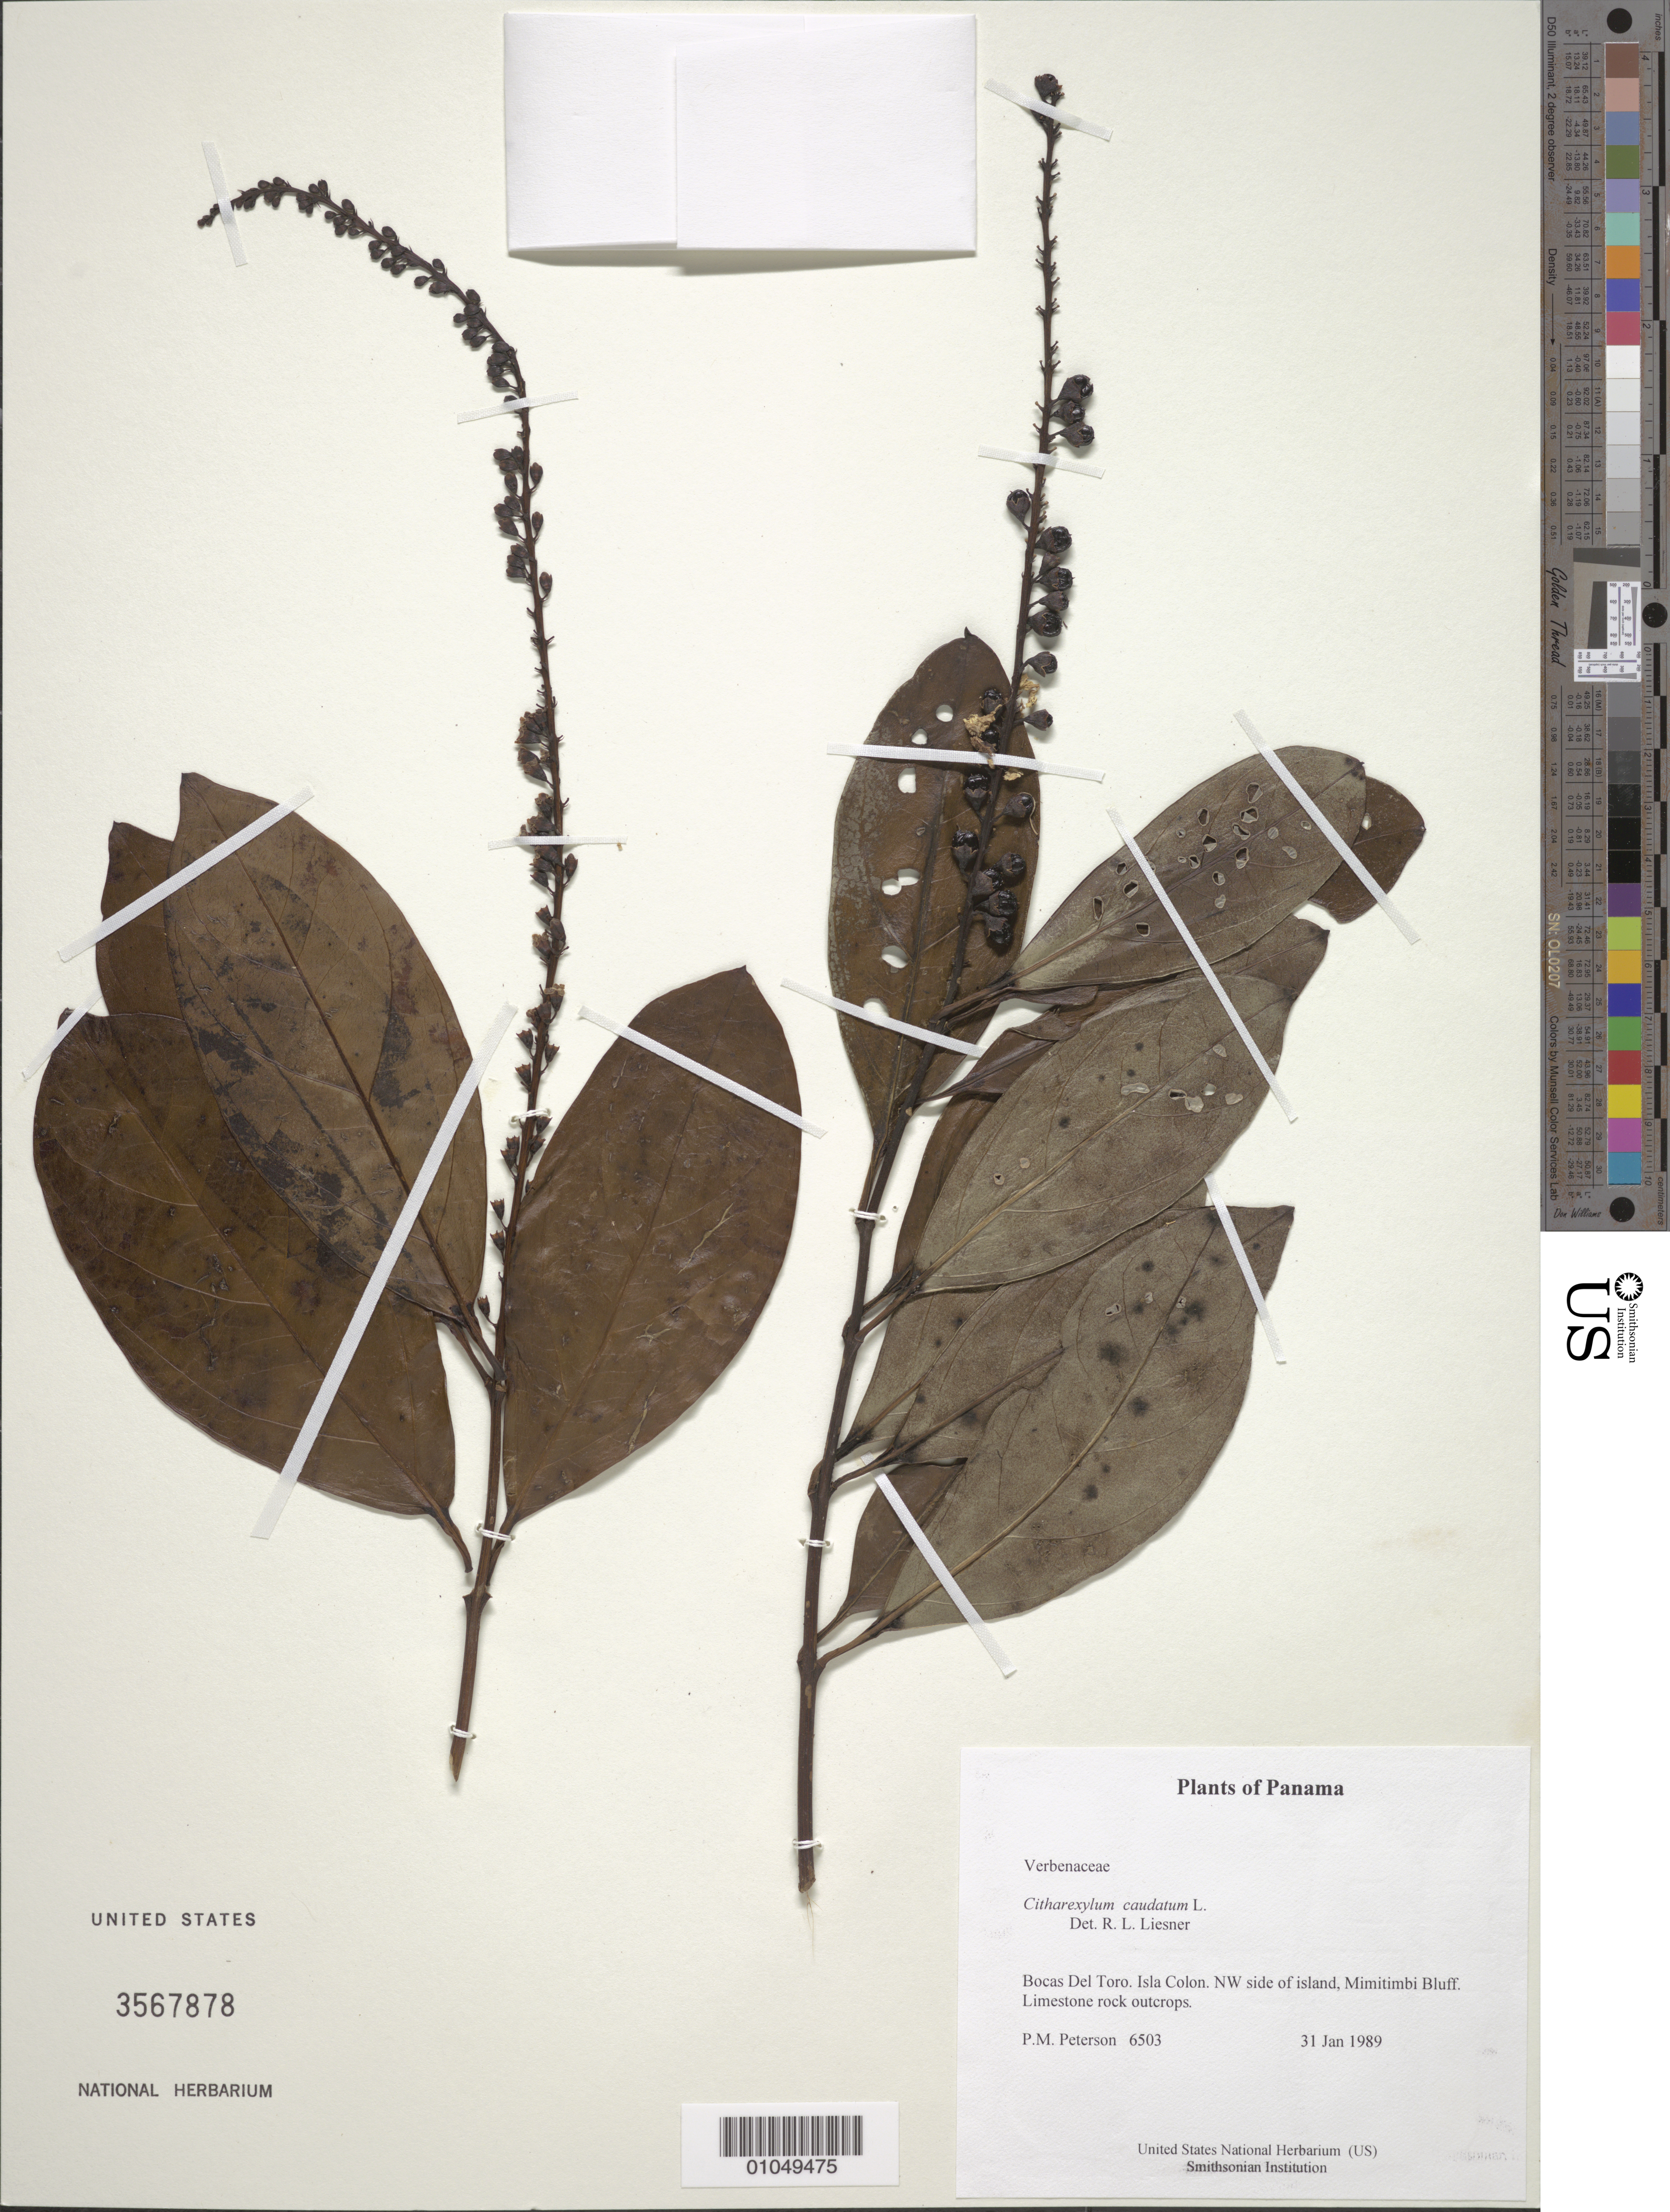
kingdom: Plantae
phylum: Tracheophyta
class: Magnoliopsida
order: Lamiales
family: Verbenaceae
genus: Citharexylum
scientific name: Citharexylum caudatum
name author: L.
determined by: Liesner, R. L.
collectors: P. M. Peterson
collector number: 06503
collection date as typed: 31 Jan 1989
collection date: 1989-01-31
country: Panama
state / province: Bocas del Toro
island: Colón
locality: NW side of island, Mimitimbi Bluff.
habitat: Limestone rock outcrops.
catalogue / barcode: US 3567878